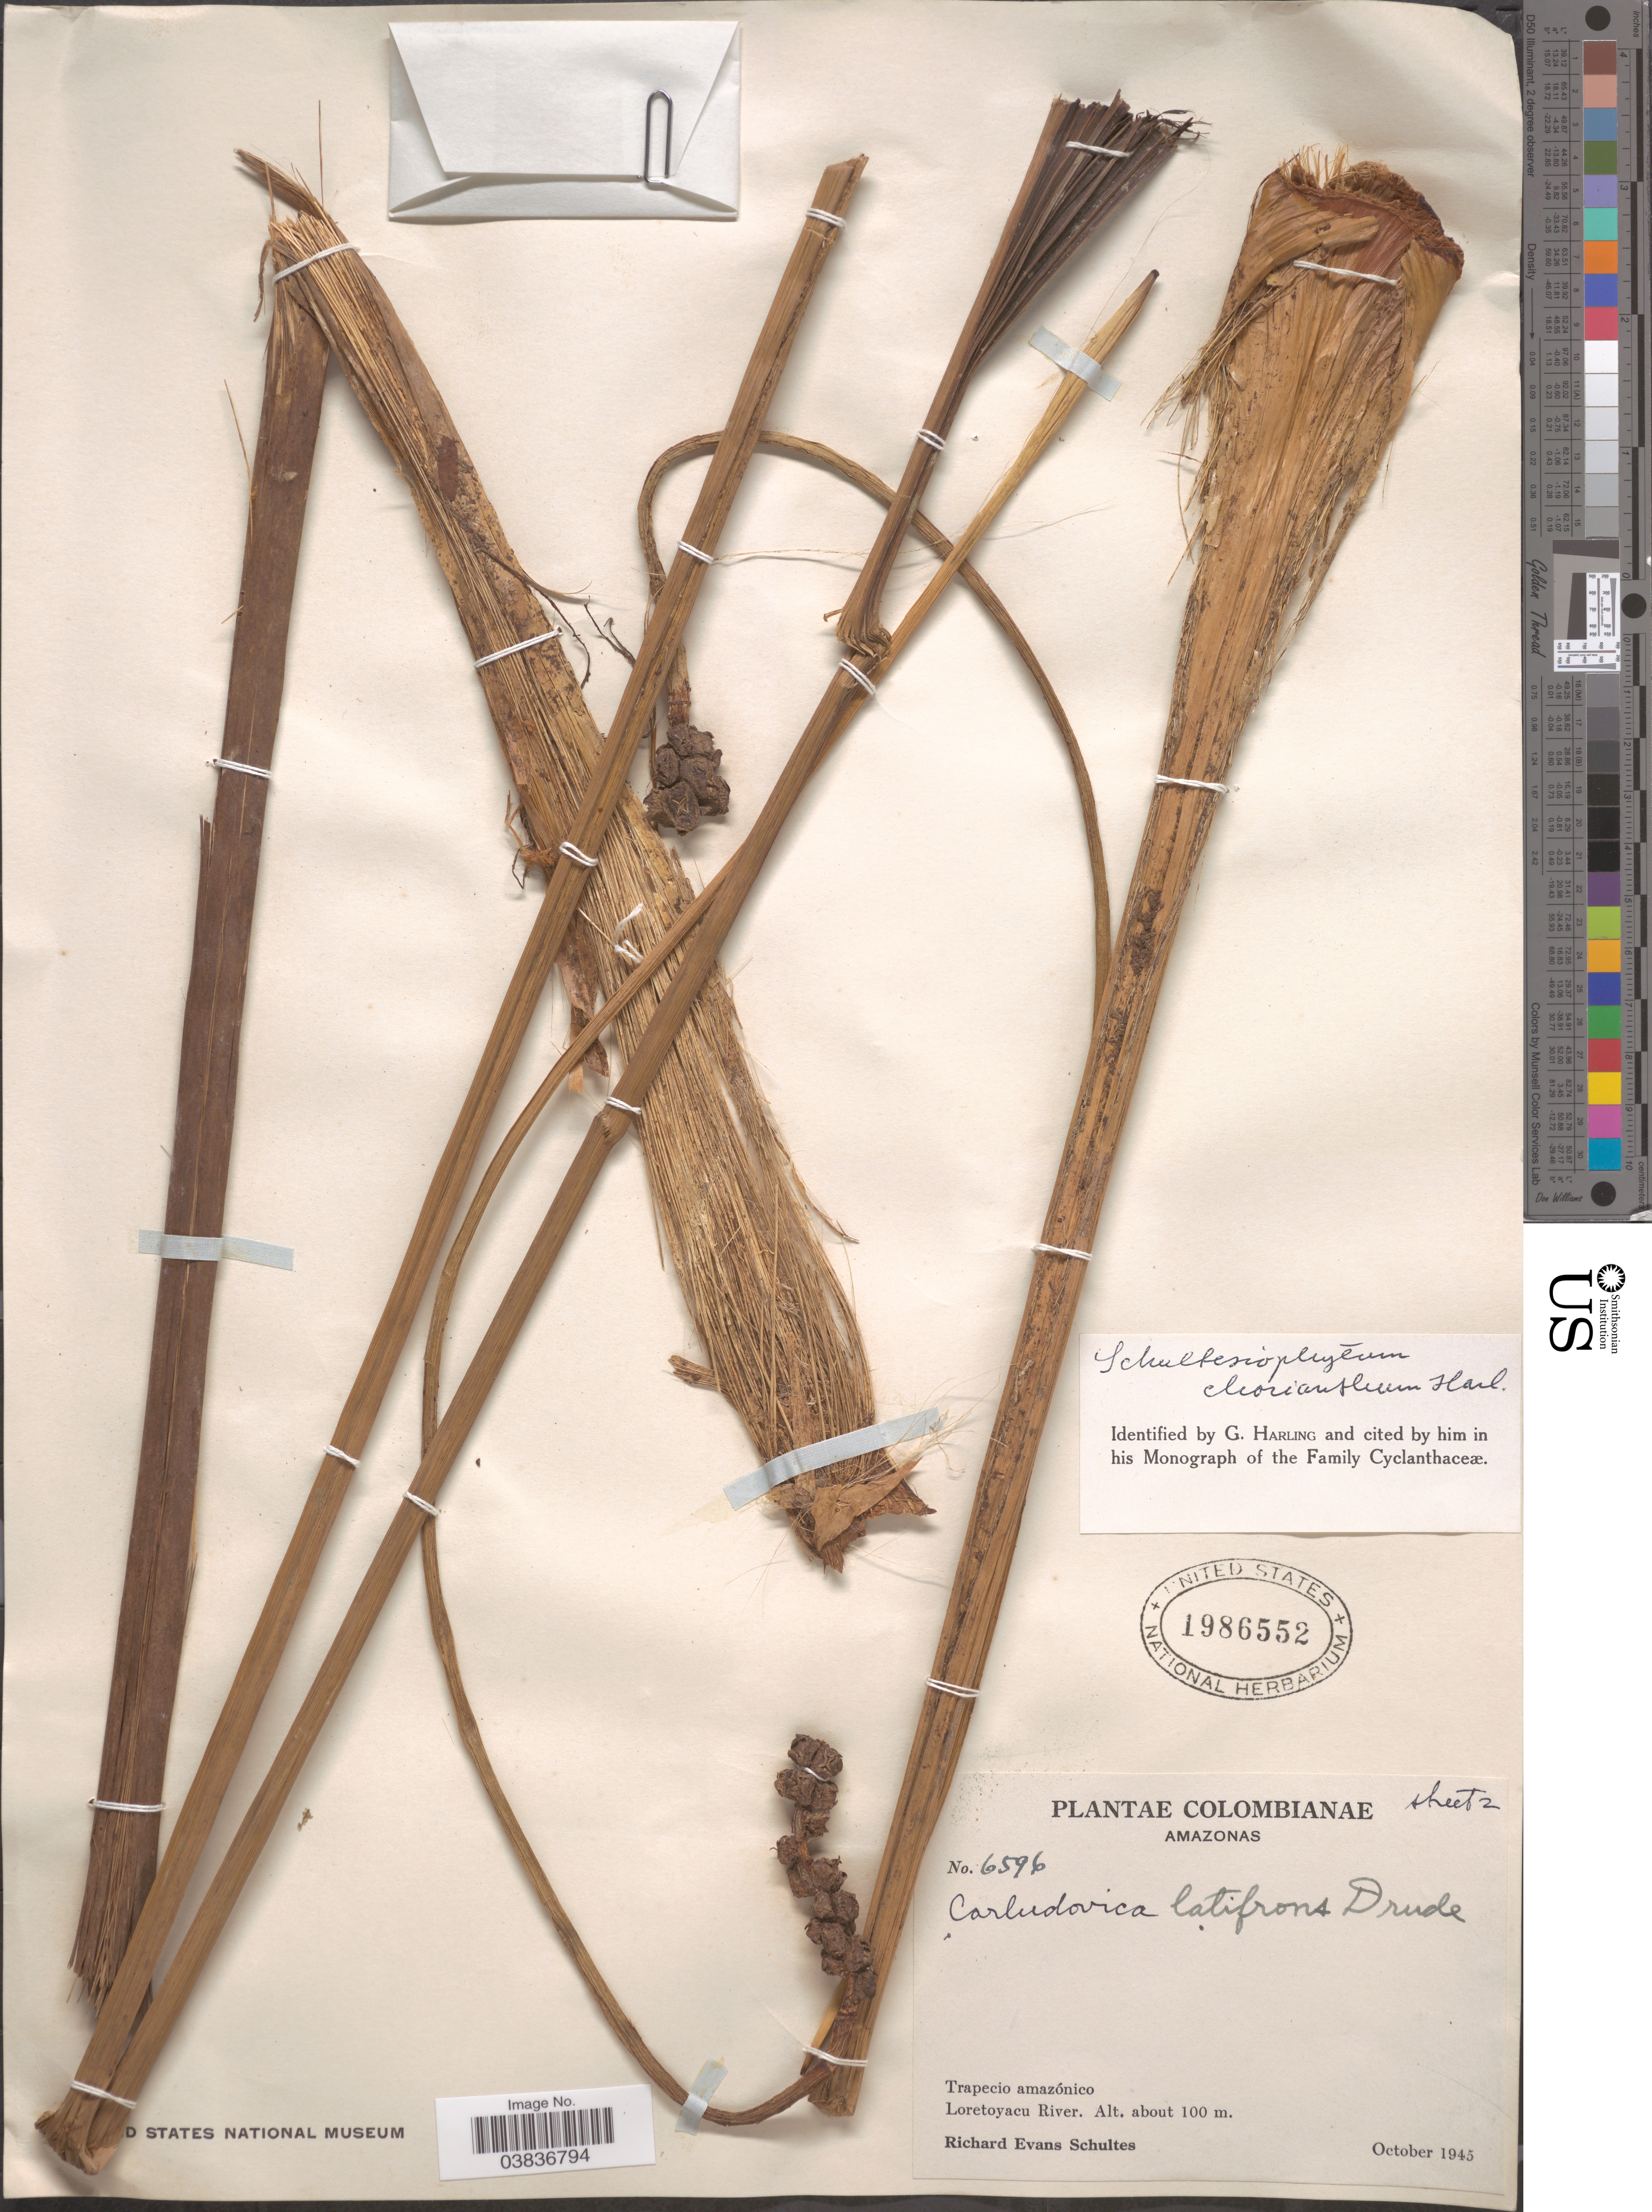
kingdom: Plantae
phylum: Tracheophyta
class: Liliopsida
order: Pandanales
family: Cyclanthaceae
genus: Schultesiophytum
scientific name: Schultesiophytum chorianthum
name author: Harling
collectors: R. E. Schultes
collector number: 6596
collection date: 1945-10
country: Colombia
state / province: Amazônas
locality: Trapecio amazónico. Loretoyacu River.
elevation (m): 100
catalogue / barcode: US 1986552